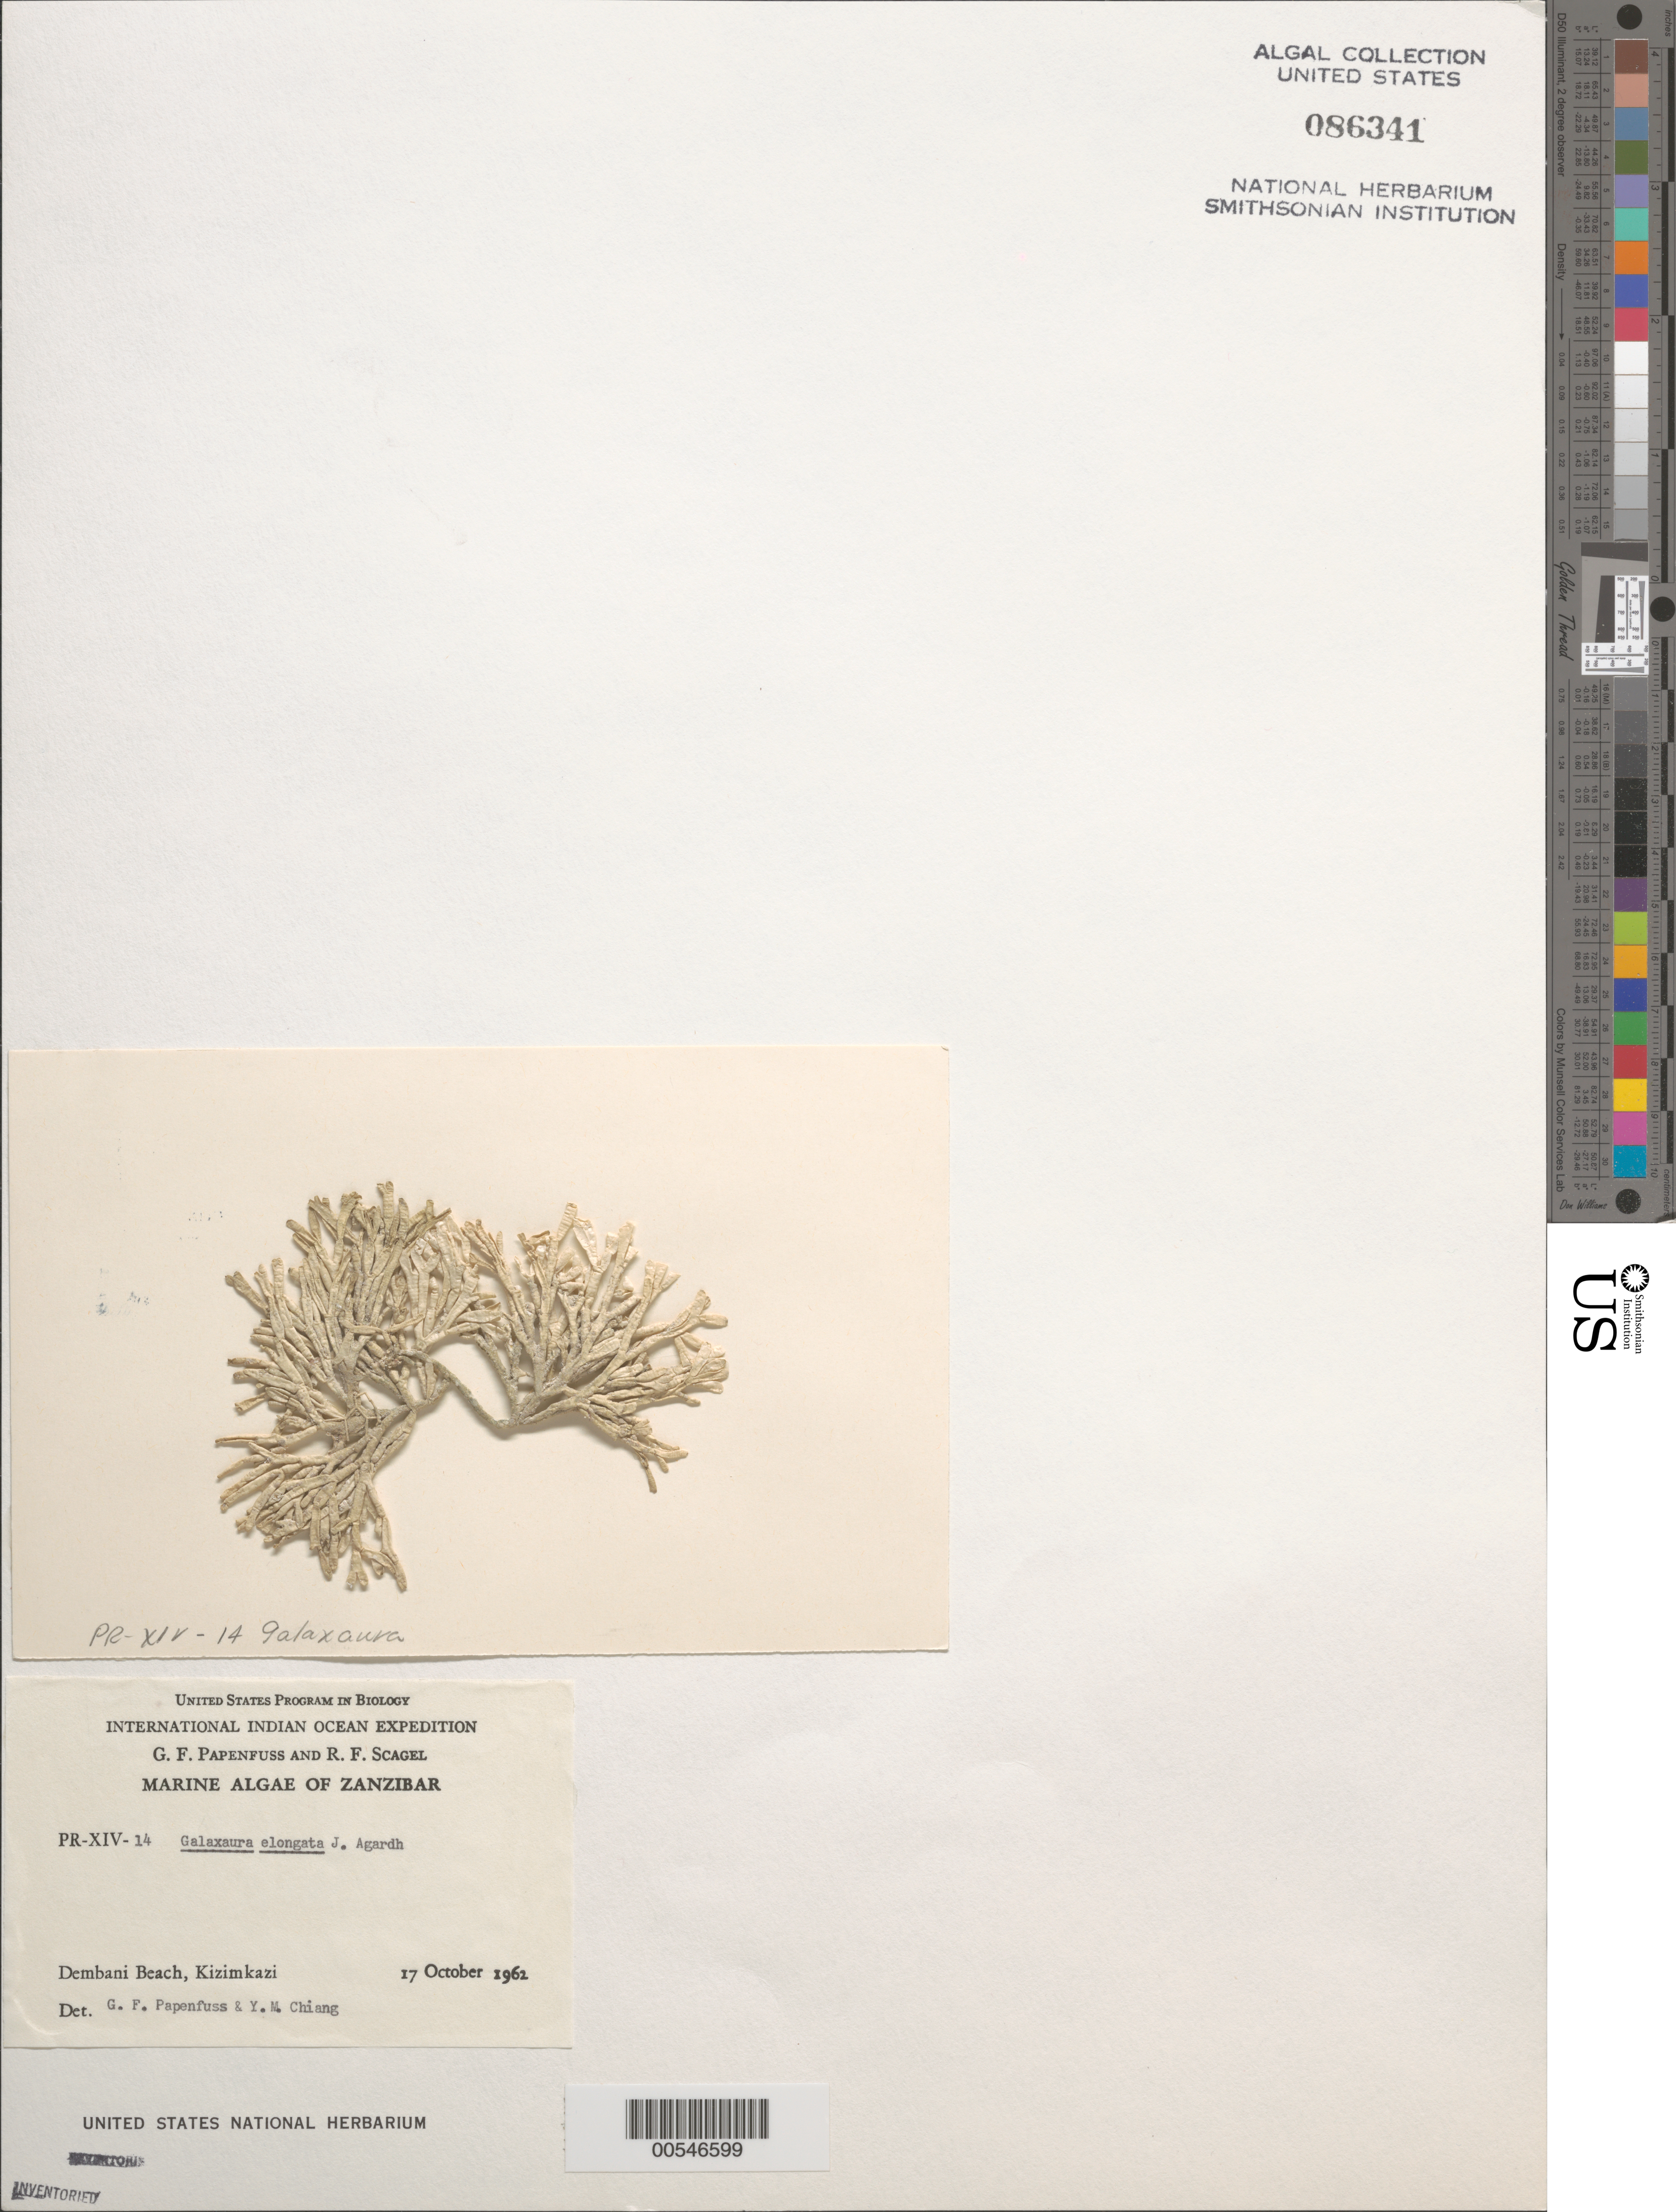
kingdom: Plantae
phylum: Rhodophyta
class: Florideophyceae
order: Nemaliales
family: Galaxauraceae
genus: Galaxaura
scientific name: Galaxaura elongata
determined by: Papenfuss, G. F.; Chiang, Y. M.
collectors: G. Papenfuss & R. F. Scagel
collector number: PR-XIV-14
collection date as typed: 17 Oct 1962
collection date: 1962-10-17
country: Tanzania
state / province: Zanzibar Central/South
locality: Dembani Beach, Kizimkazi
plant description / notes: International Indian Ocean Expedition, 1962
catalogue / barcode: US 86341